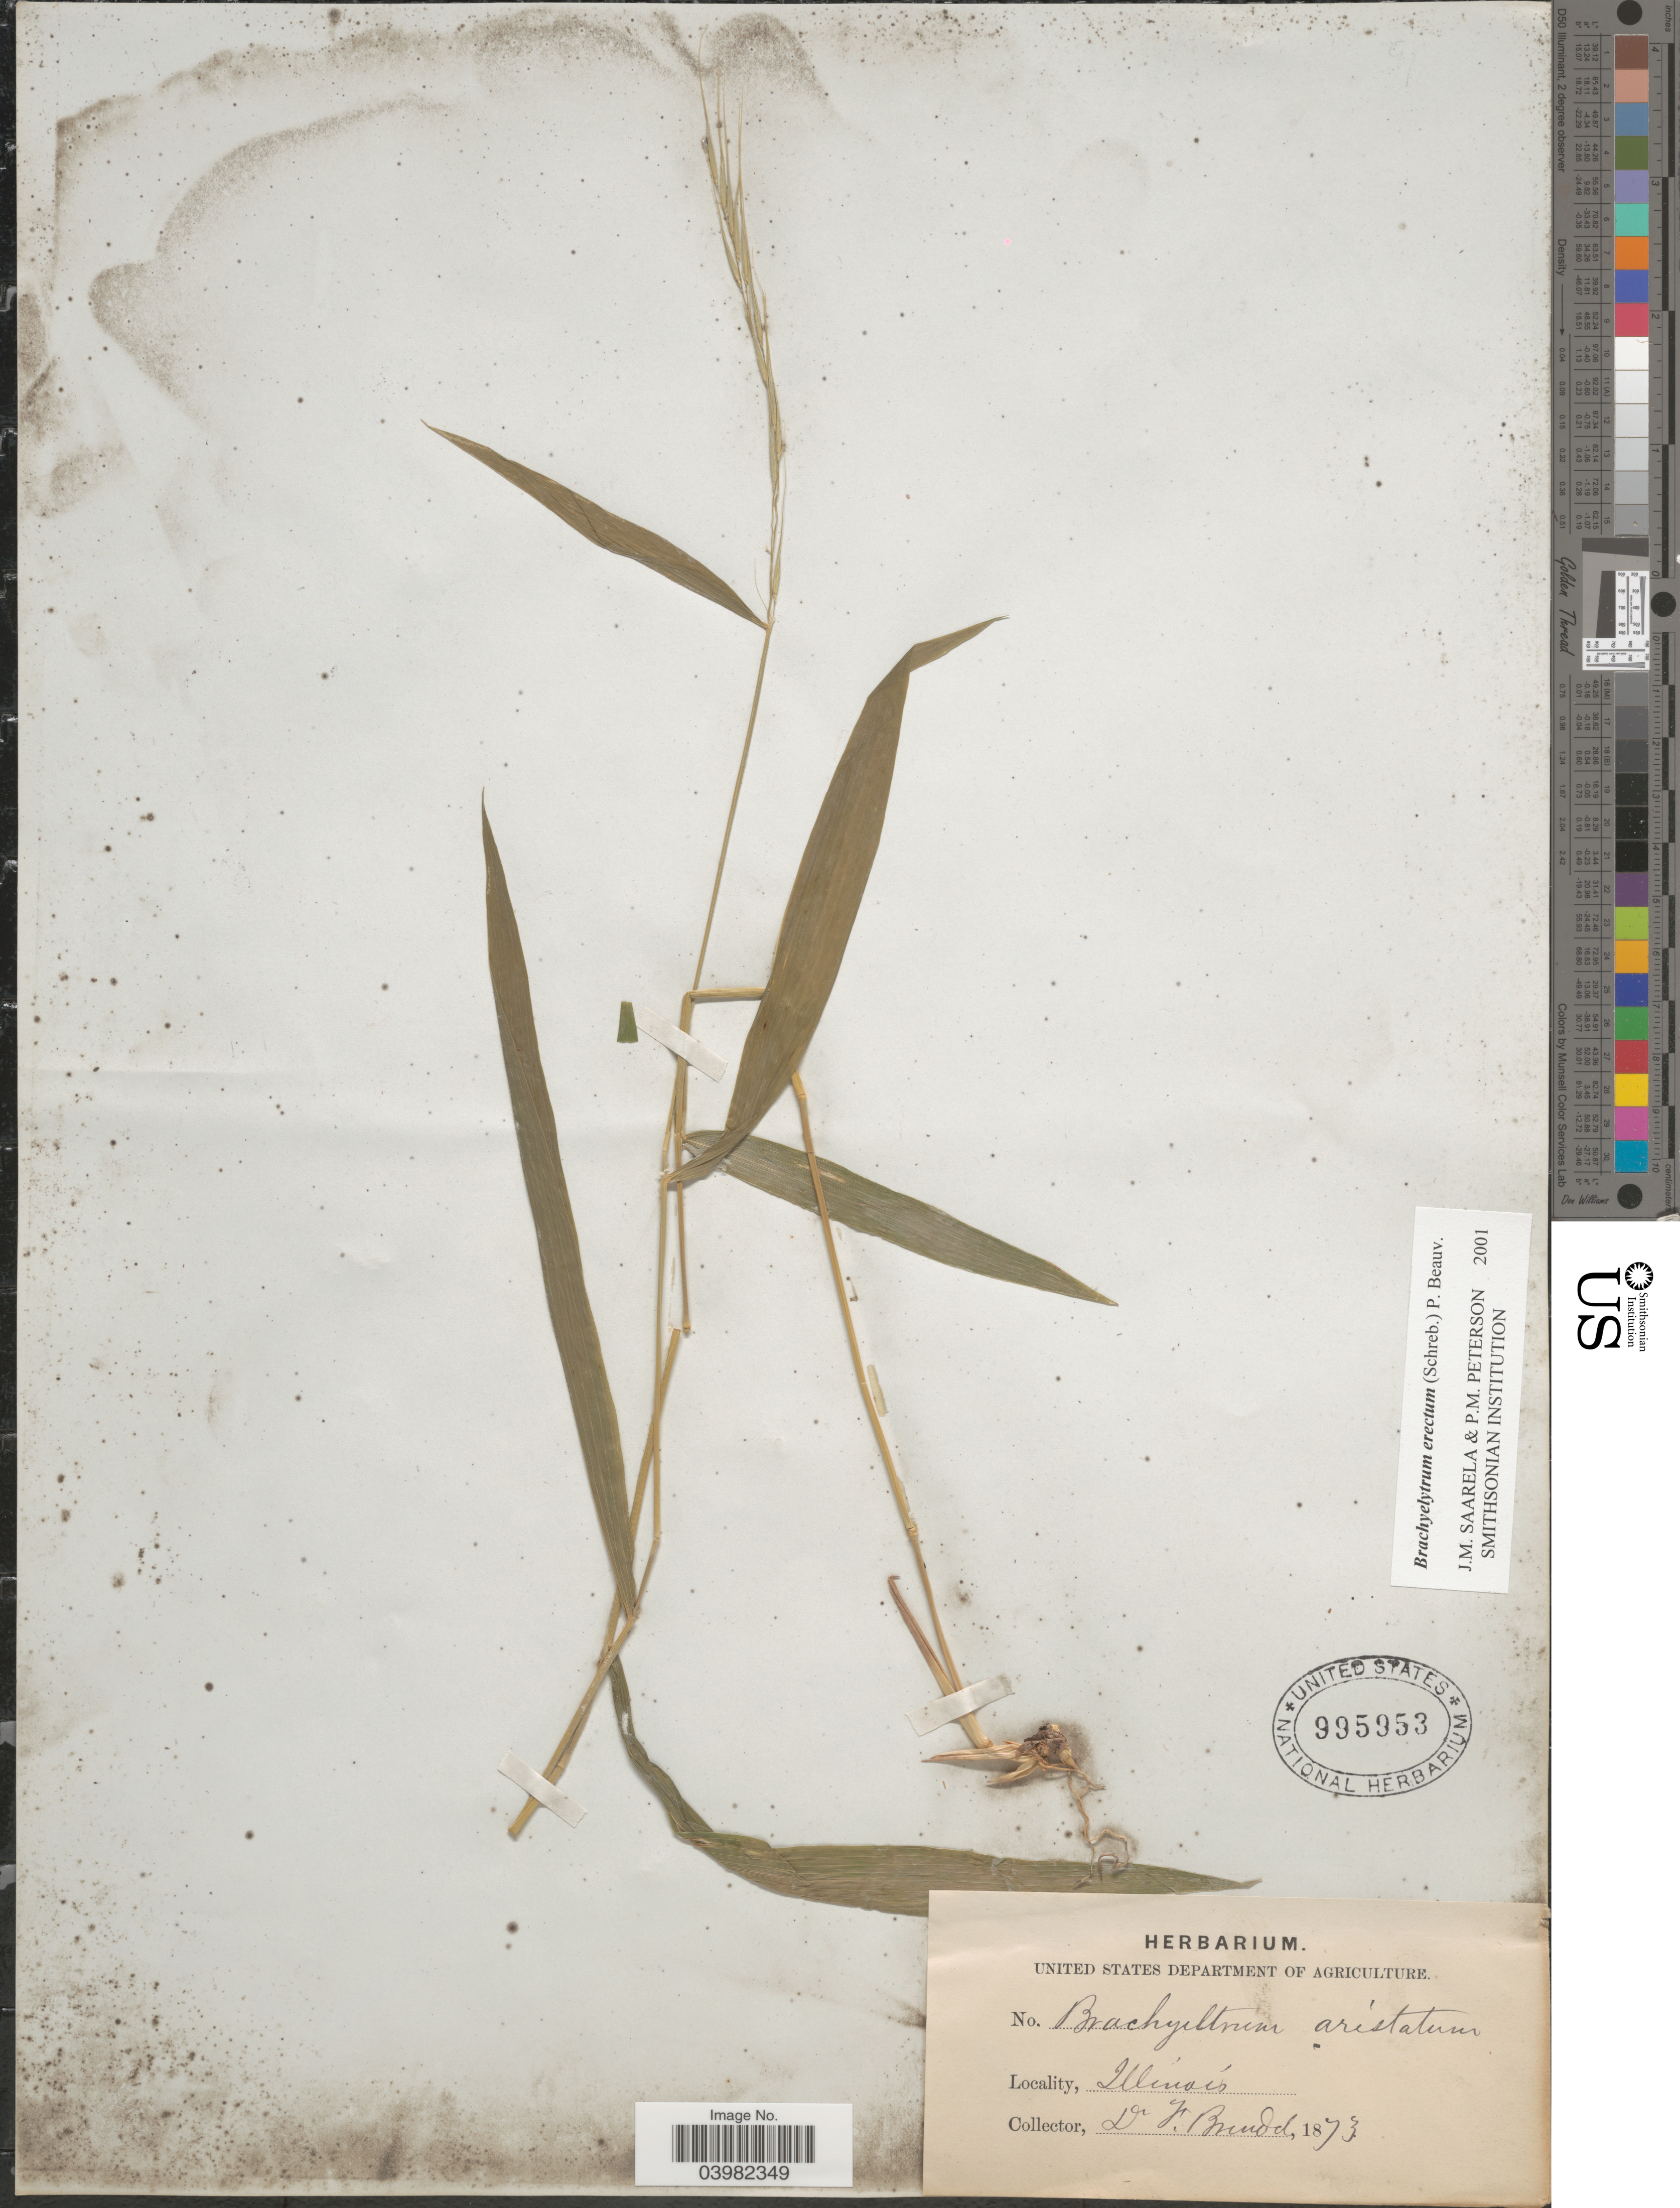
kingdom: Plantae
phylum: Tracheophyta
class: Liliopsida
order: Poales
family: Poaceae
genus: Brachyelytrum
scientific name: Brachyelytrum erectum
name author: (Schreb.) P. Beauv.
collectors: F. Brendel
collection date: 1873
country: United States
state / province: Illinois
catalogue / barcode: US 995953